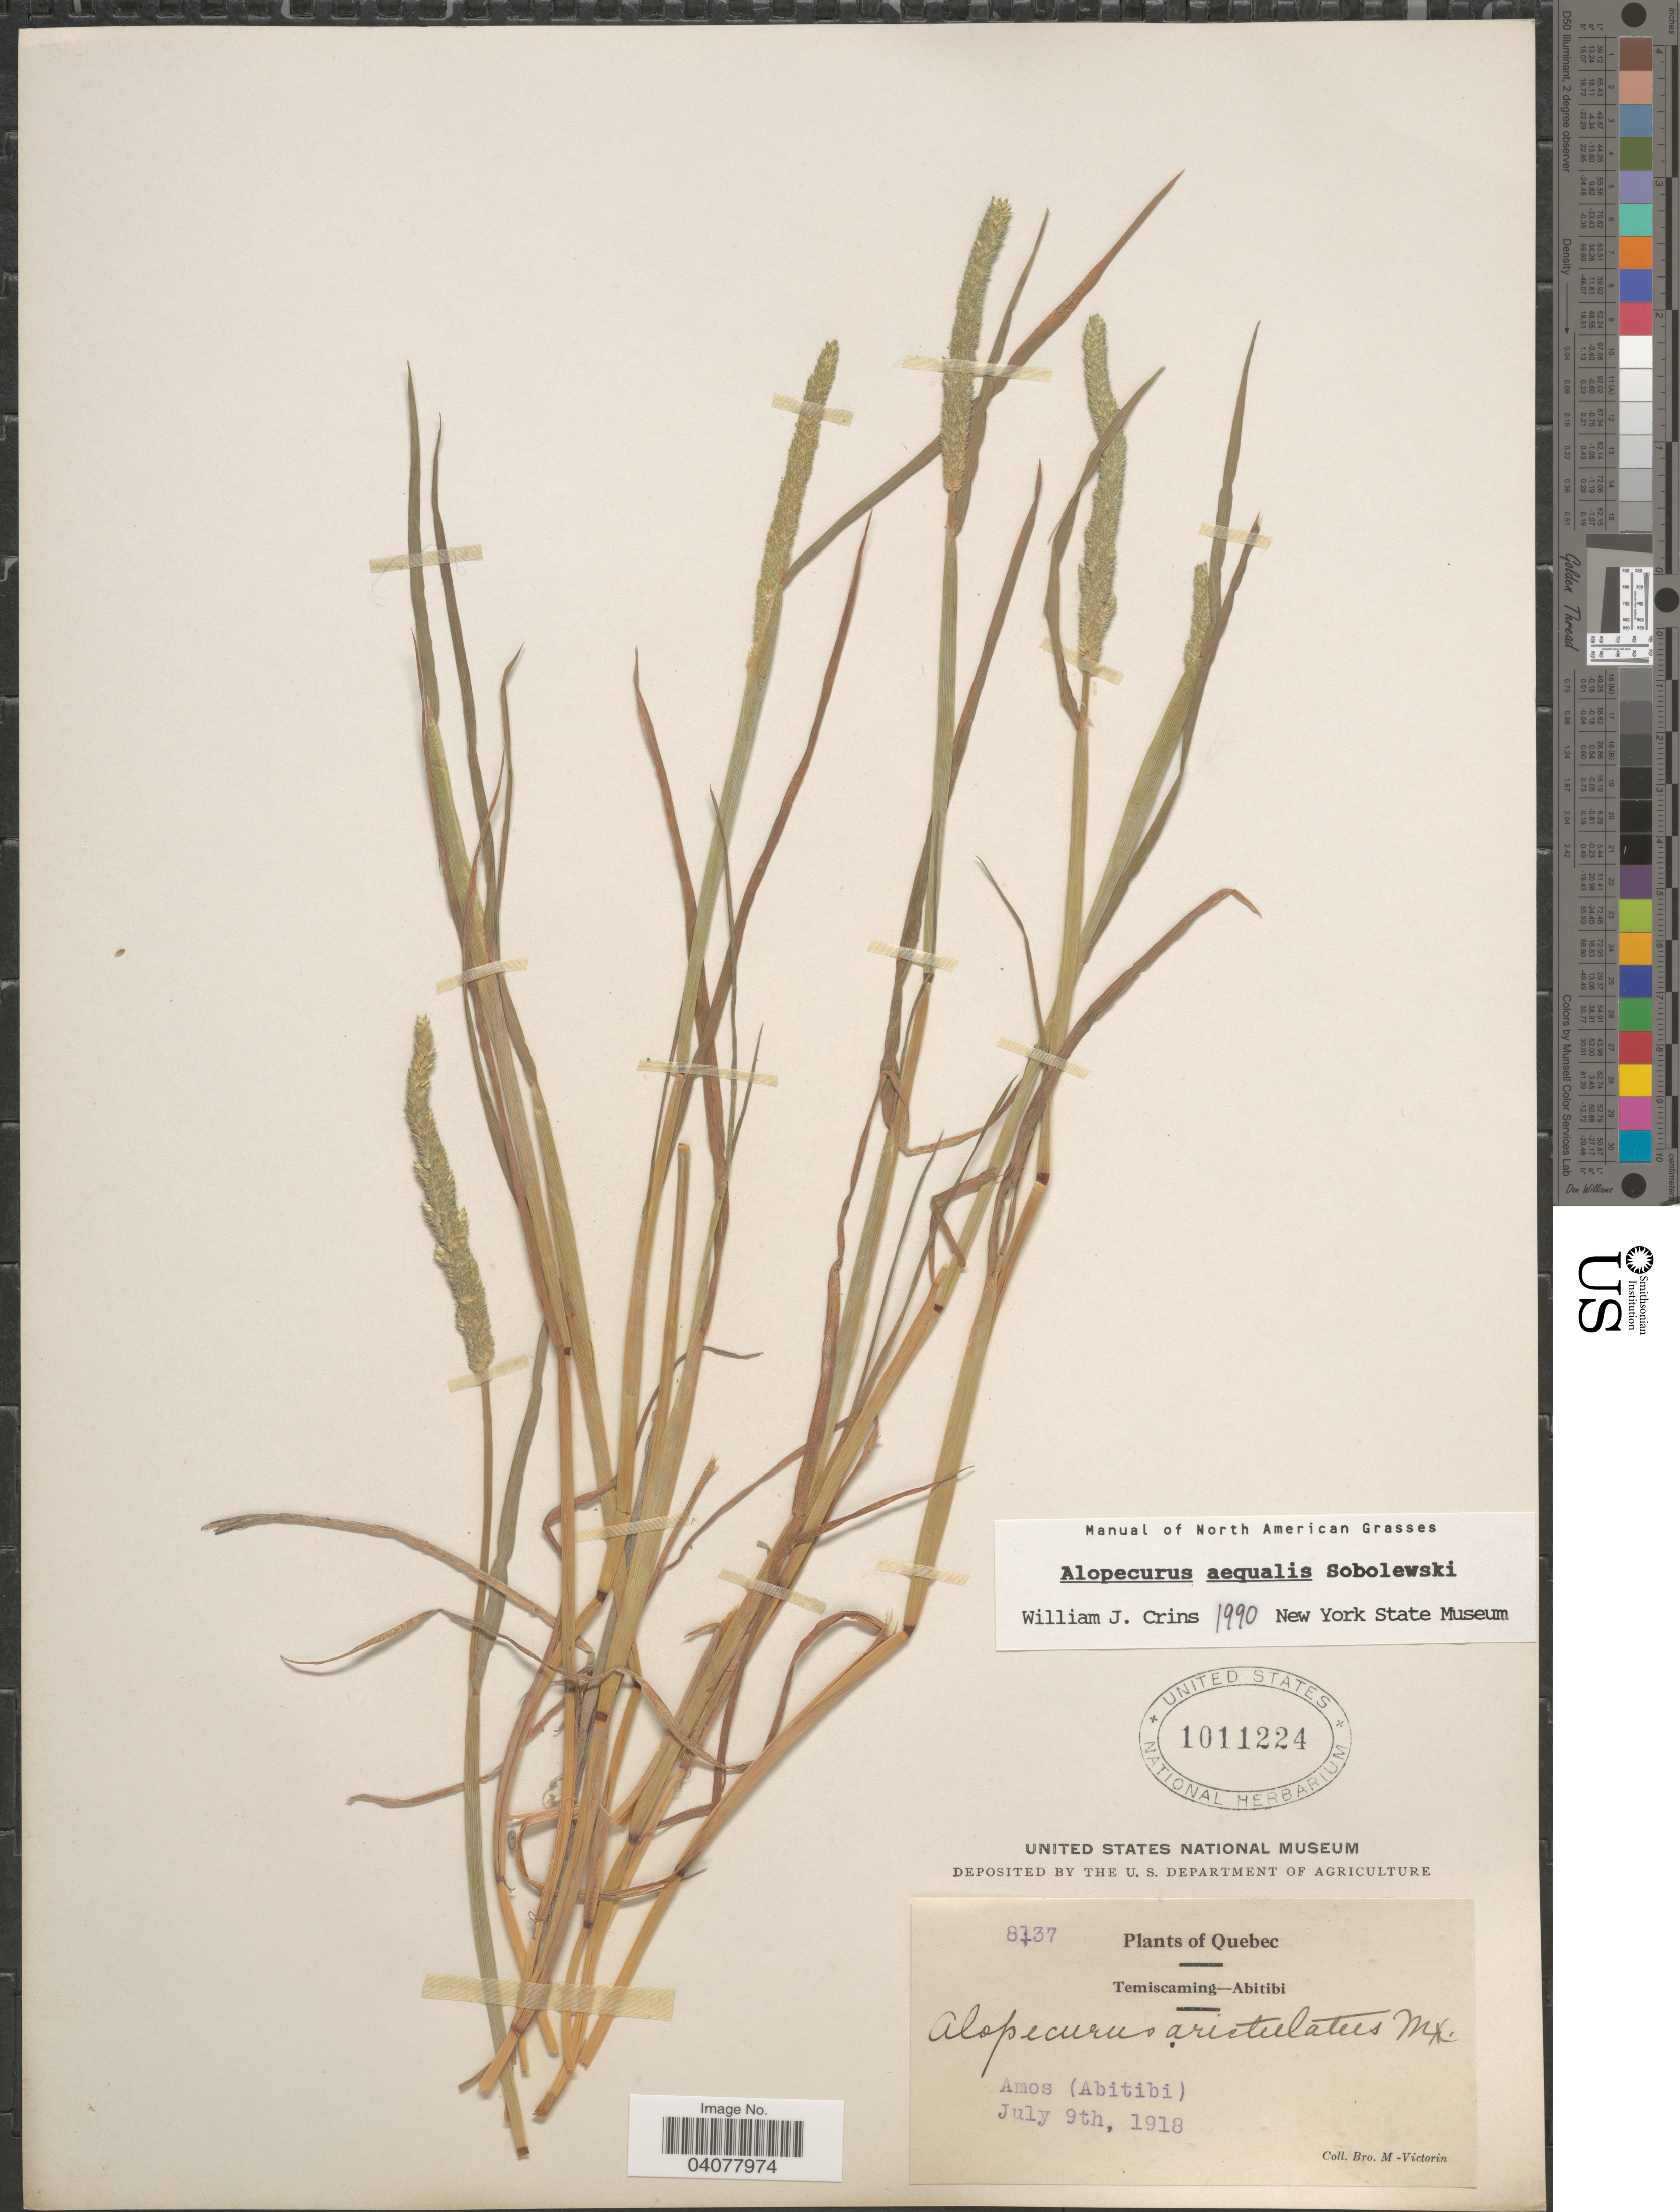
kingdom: Plantae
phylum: Tracheophyta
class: Liliopsida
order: Poales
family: Poaceae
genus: Alopecurus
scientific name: Alopecurus aequalis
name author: Sobol.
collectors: Fr. Marie-Victorin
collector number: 8137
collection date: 1918-07-09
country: Canada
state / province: Quebec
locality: Temiscaming-Abitibi. Amos (Abitibi).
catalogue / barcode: US 1011224